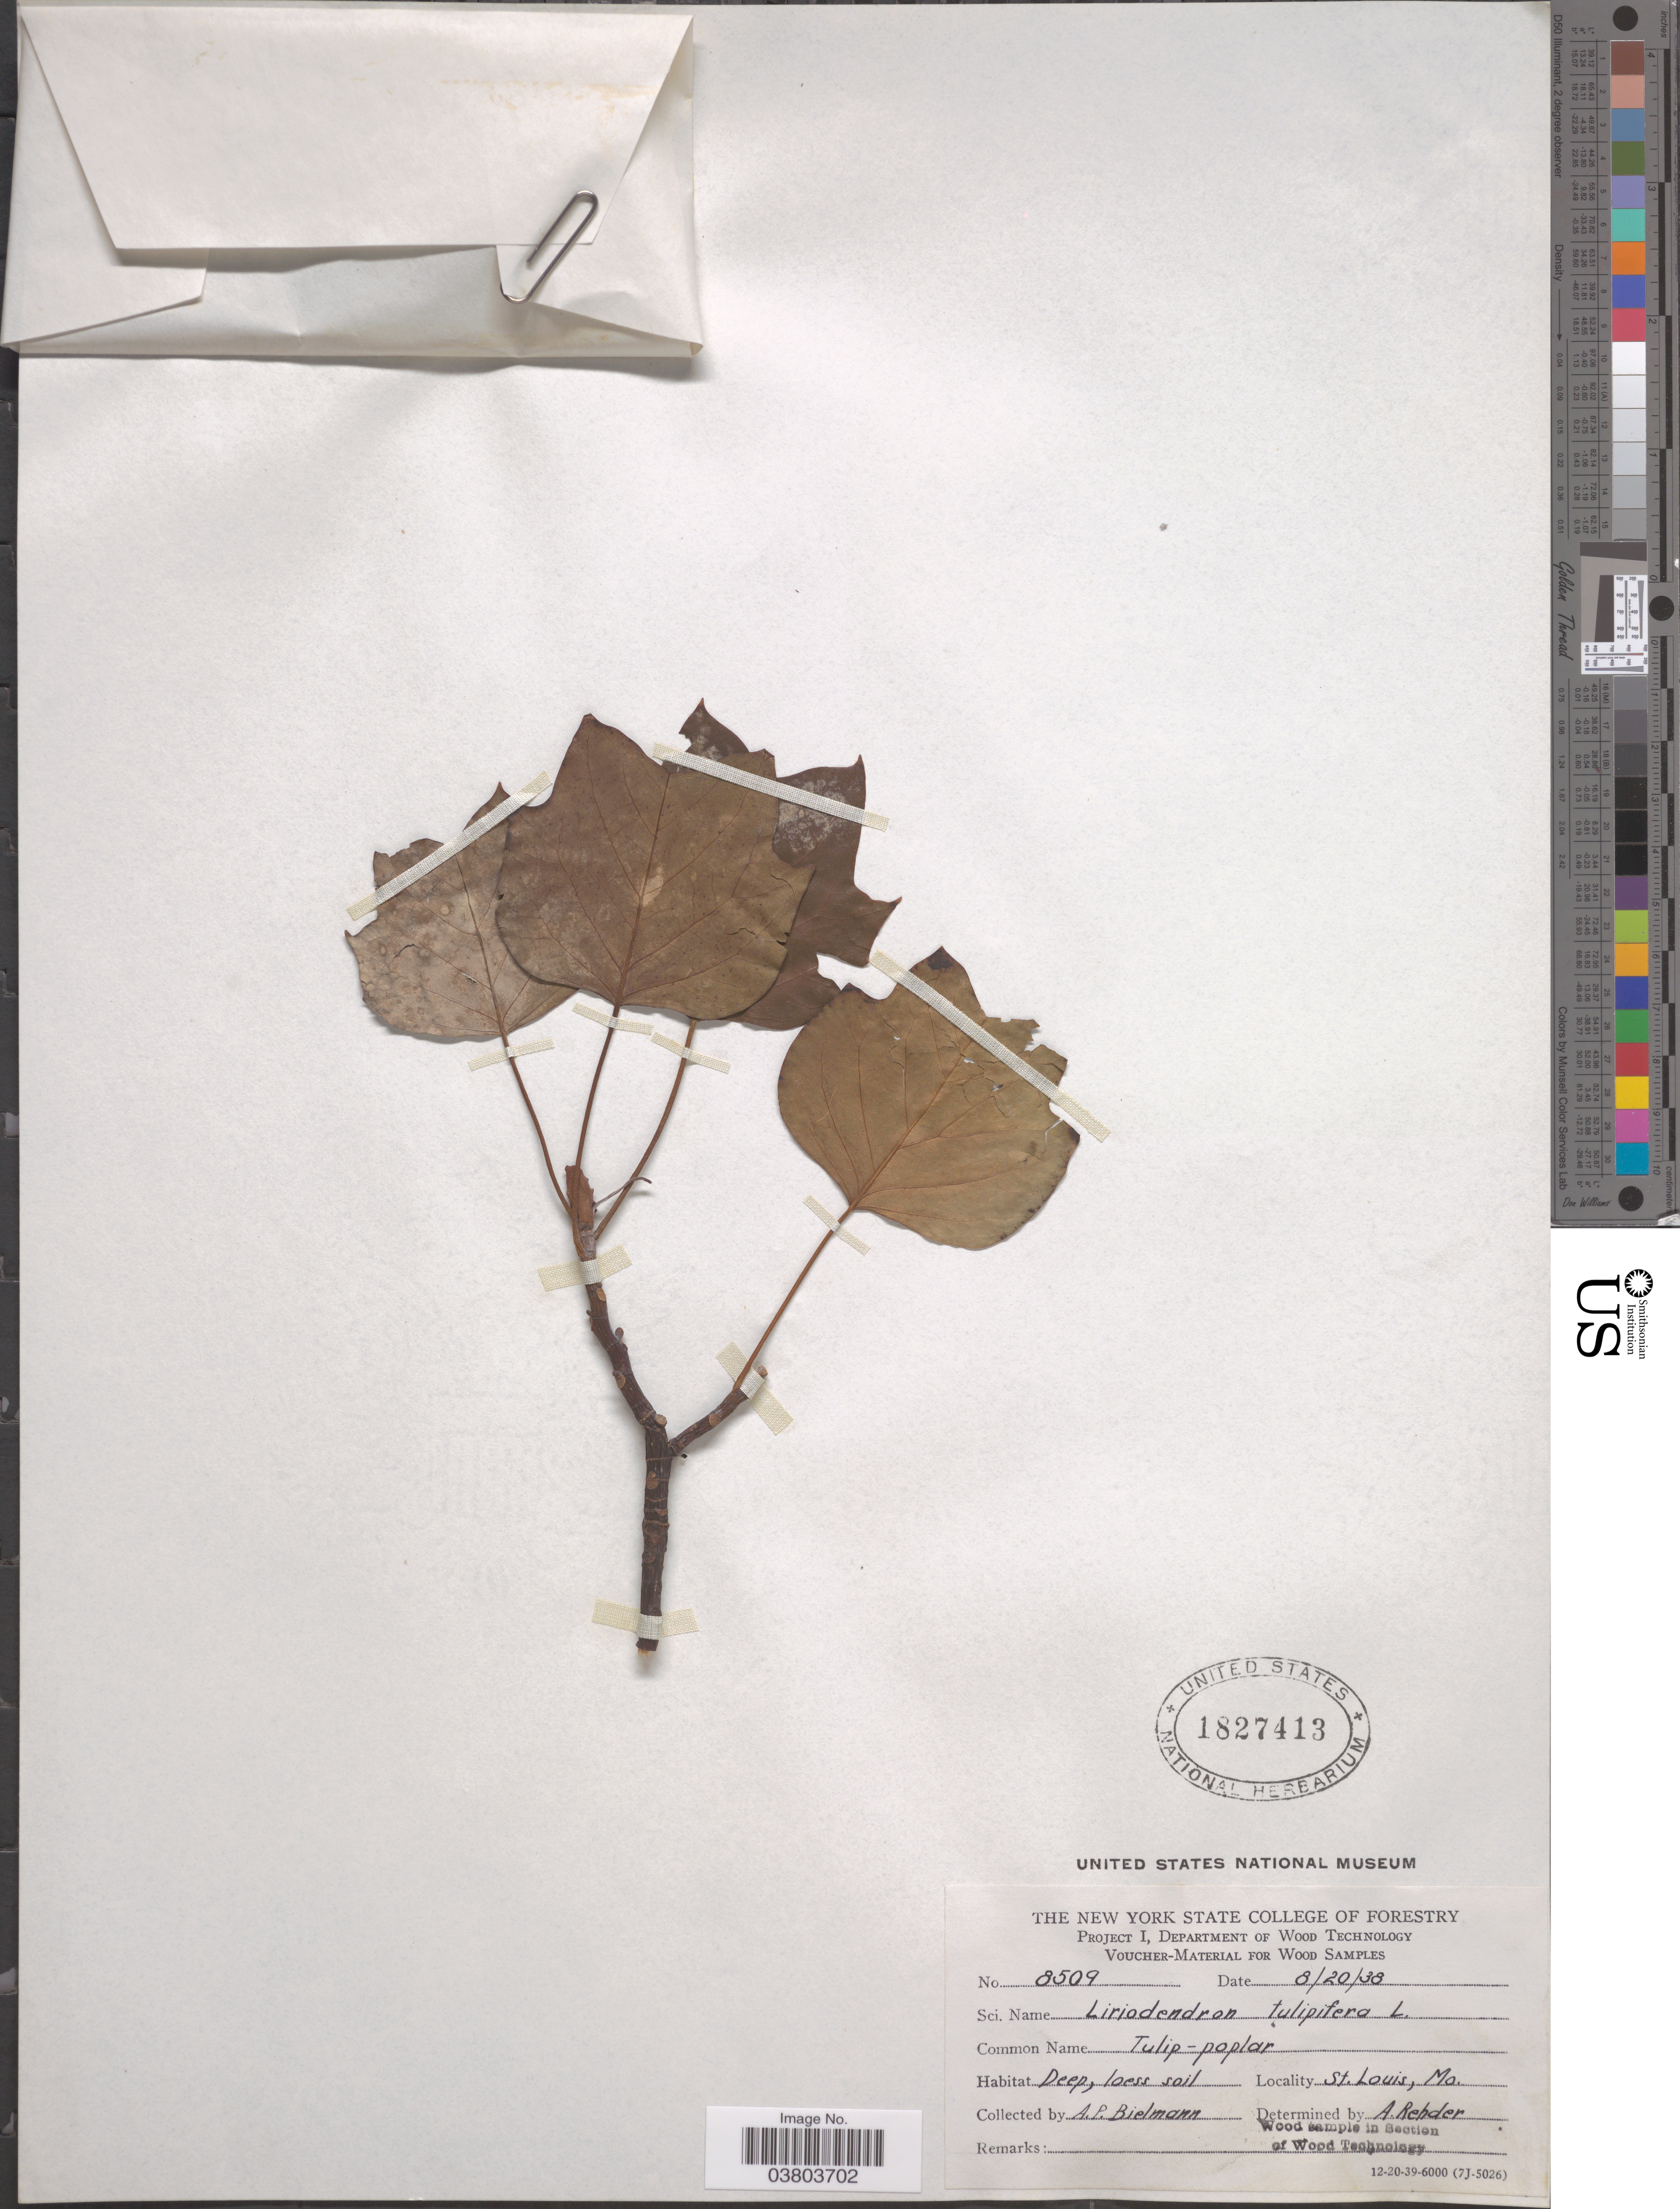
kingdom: Plantae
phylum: Tracheophyta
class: Magnoliopsida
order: Magnoliales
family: Magnoliaceae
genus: Liriodendron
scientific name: Liriodendron tulipifera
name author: L.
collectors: A. Bielmann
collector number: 8509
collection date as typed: Transcribed d/m/y: 20/8/38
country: United States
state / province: Missouri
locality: St. Louis.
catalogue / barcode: US 1827413